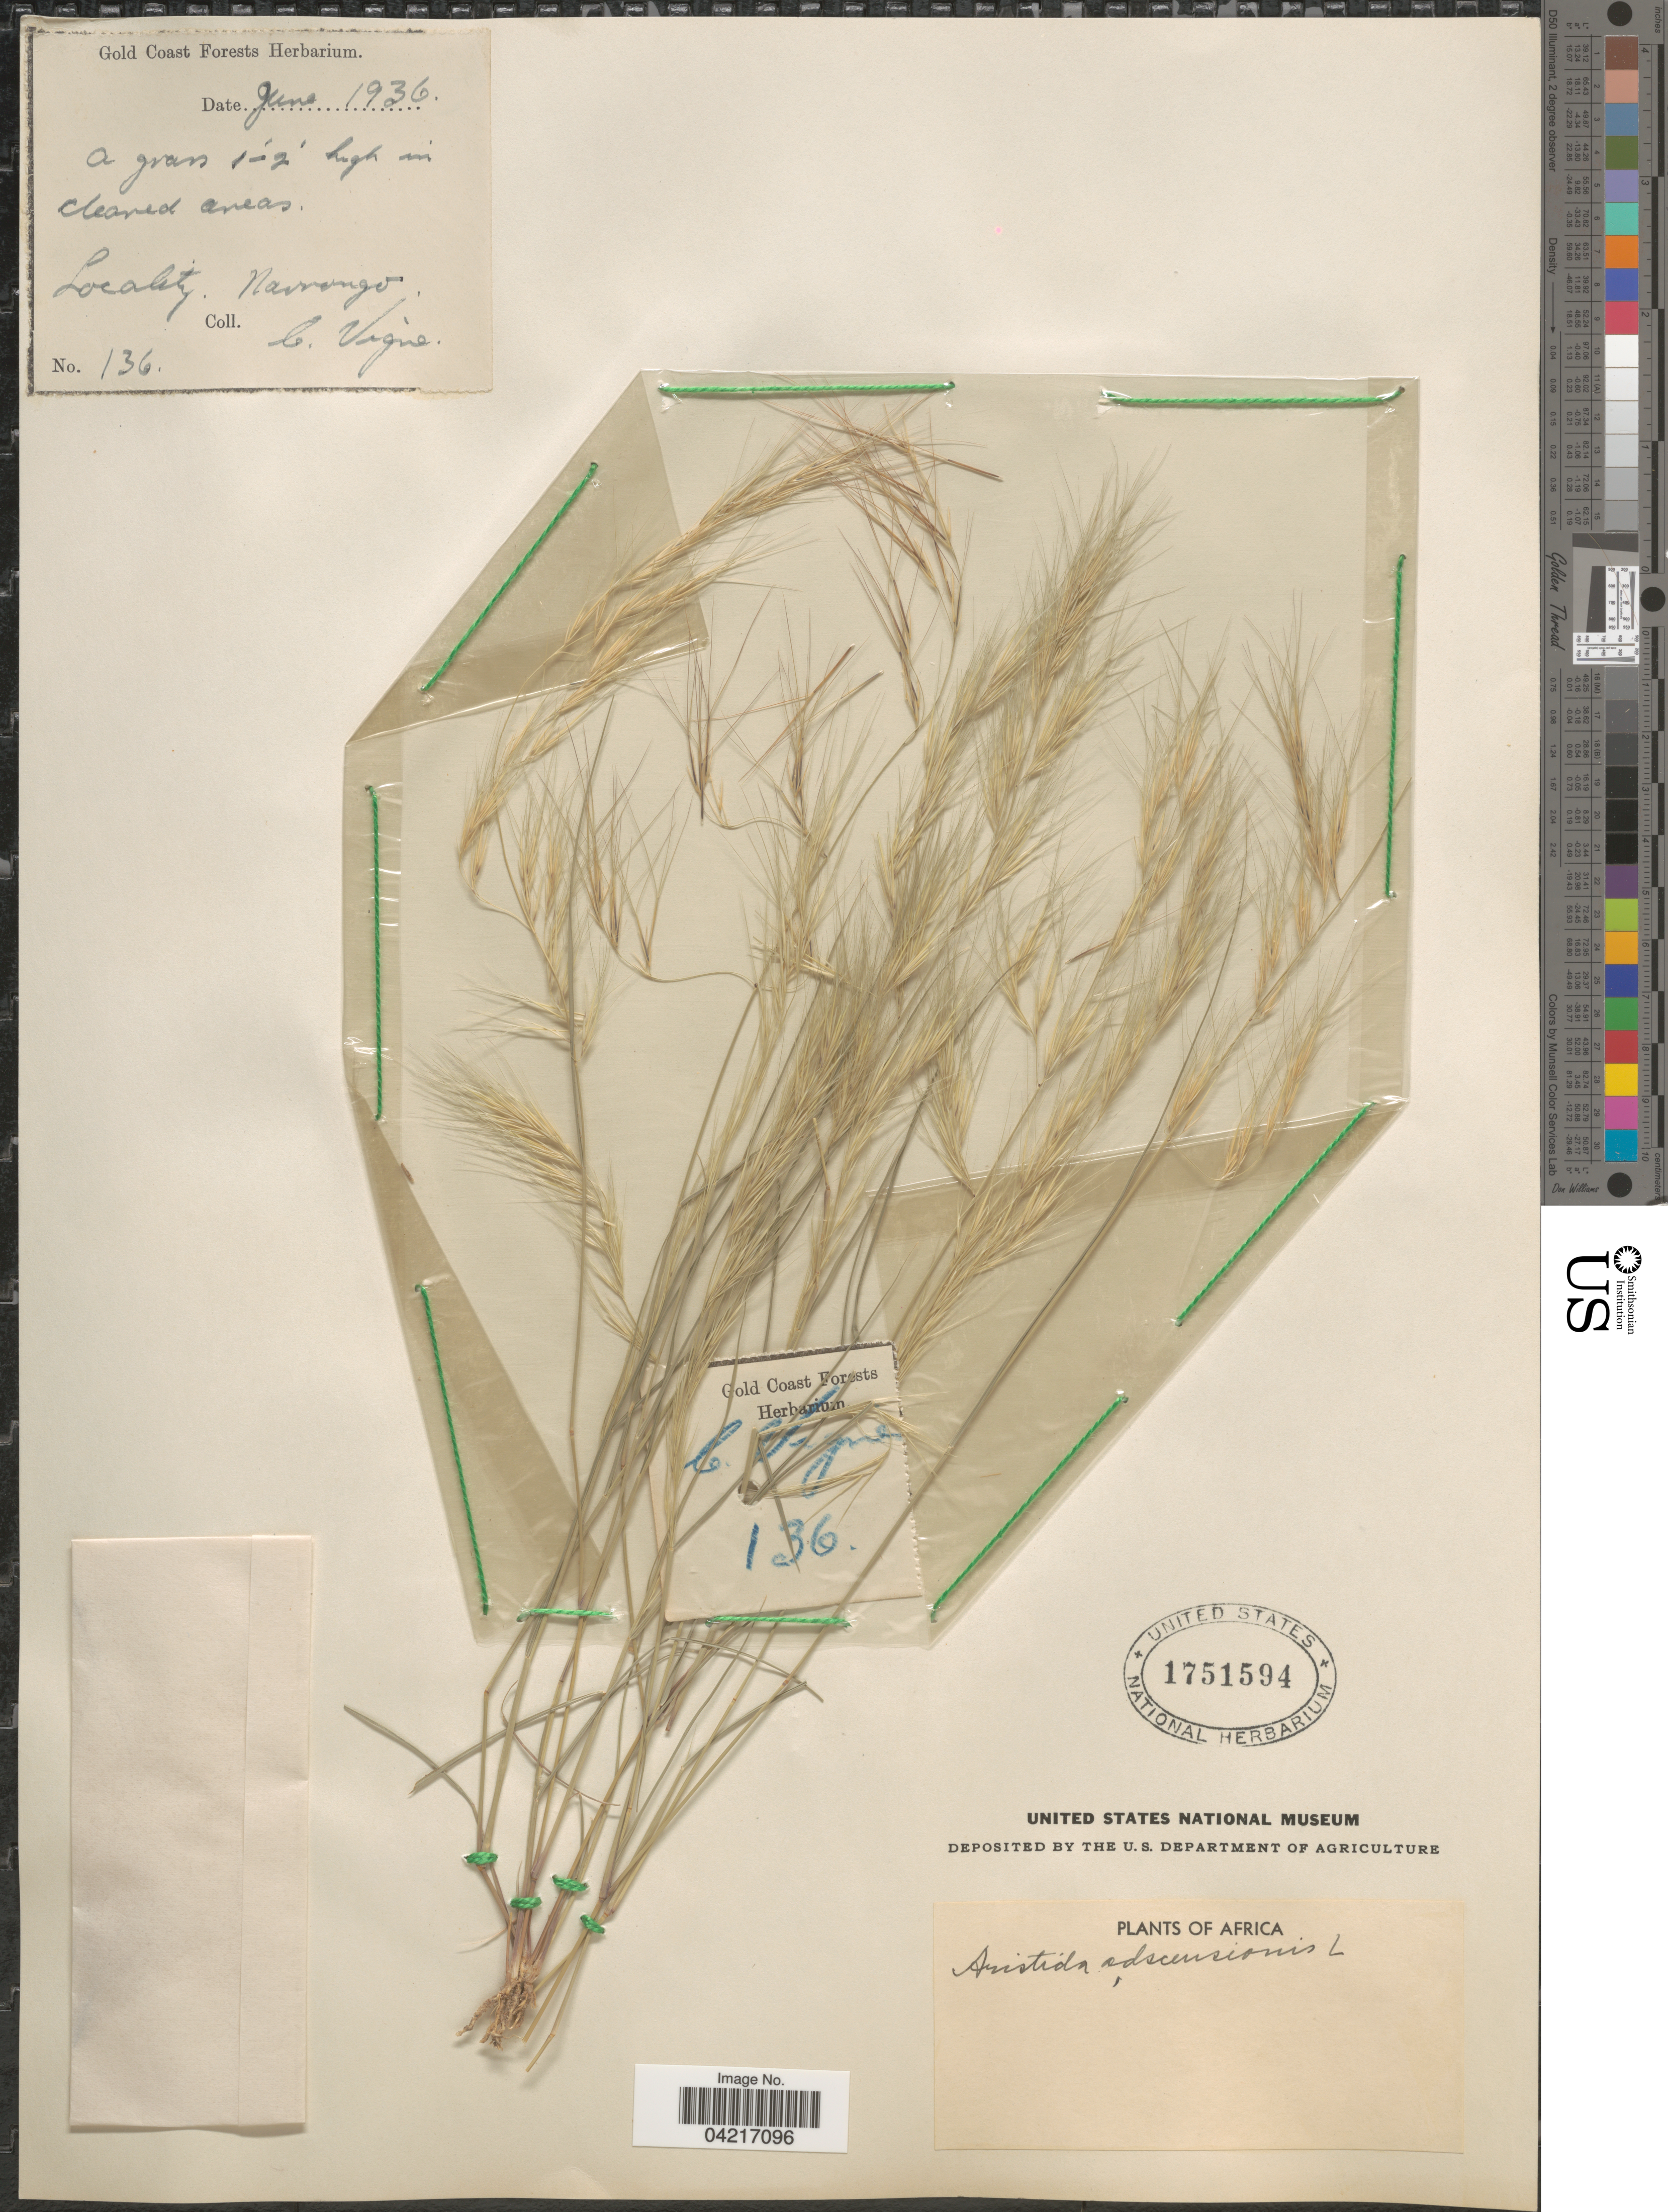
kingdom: Plantae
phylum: Tracheophyta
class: Liliopsida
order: Poales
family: Poaceae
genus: Aristida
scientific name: Aristida adscensionis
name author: L.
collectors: C. Vigne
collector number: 136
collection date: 1936-06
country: Ghana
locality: Navrongo. Africa.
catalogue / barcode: US 1751594